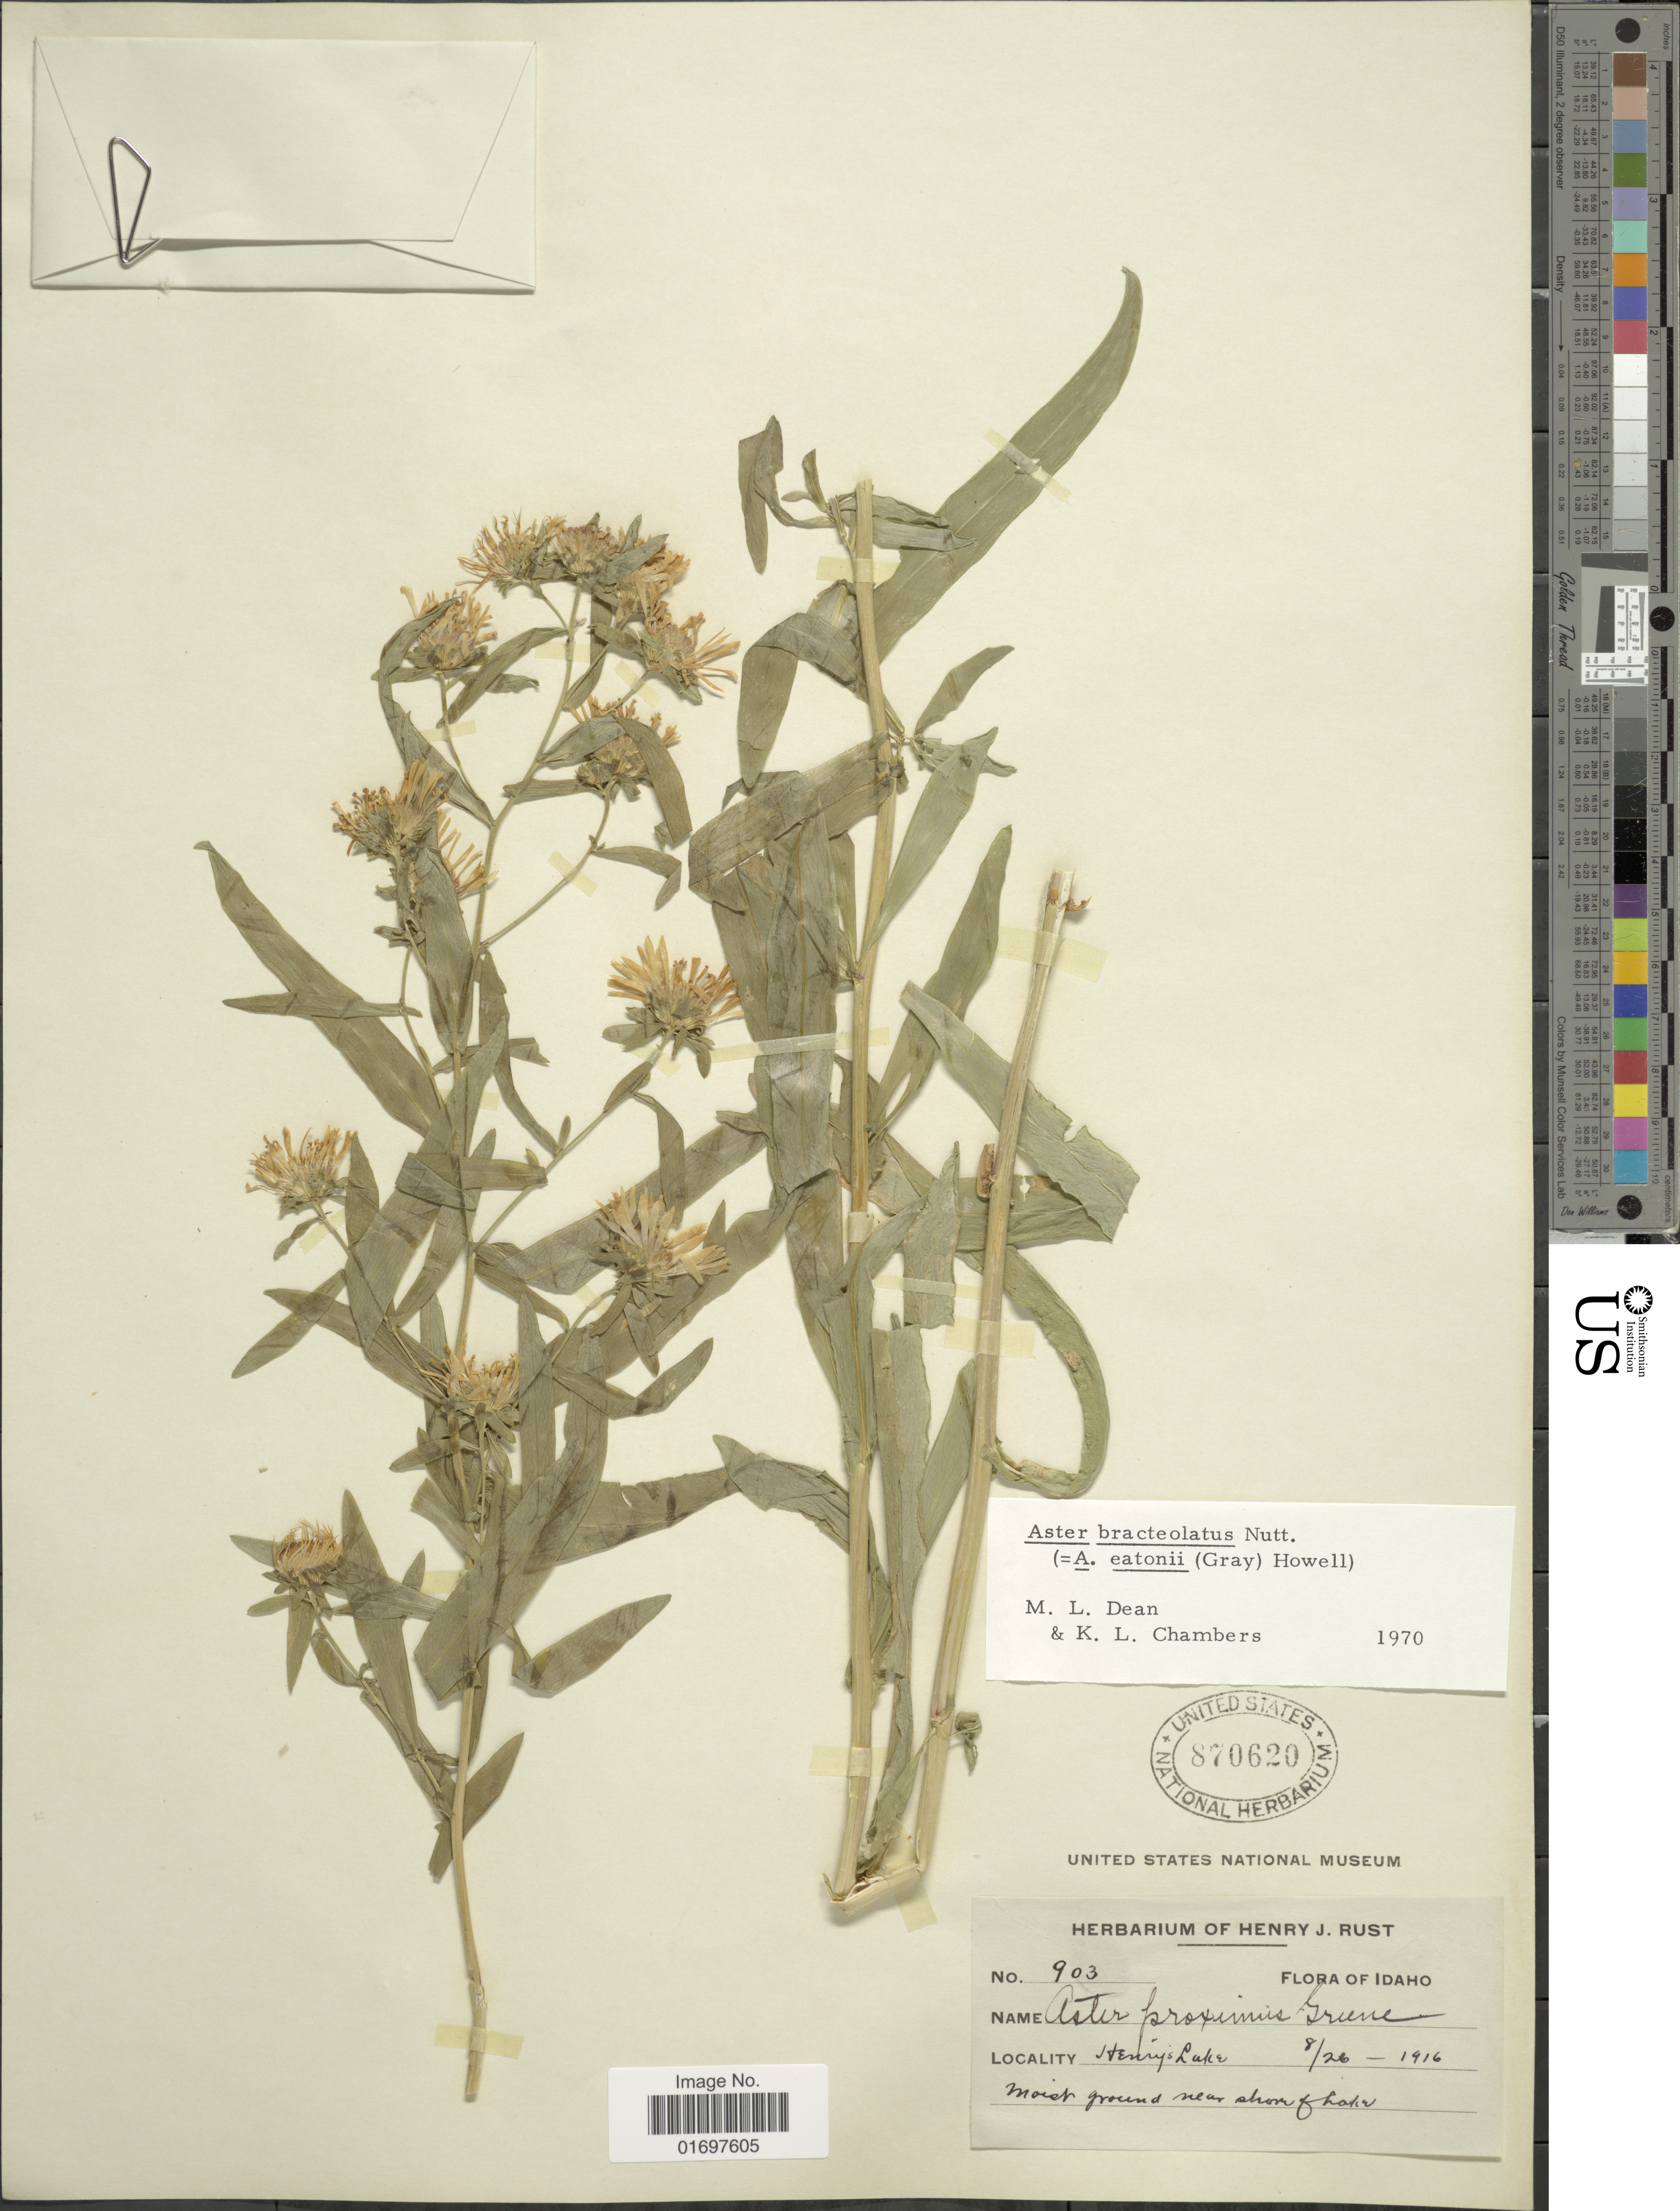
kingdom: Plantae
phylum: Tracheophyta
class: Magnoliopsida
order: Asterales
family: Asteraceae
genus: Symphyotrichum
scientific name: Symphyotrichum bracteolatum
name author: (Nutt.) G.L. Nesom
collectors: ex herb. Henry J. Rust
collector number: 903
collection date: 1916-08-26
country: United States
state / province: Idaho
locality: Henry's Lake. Moist ground near shore of Lake.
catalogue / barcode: US 870620